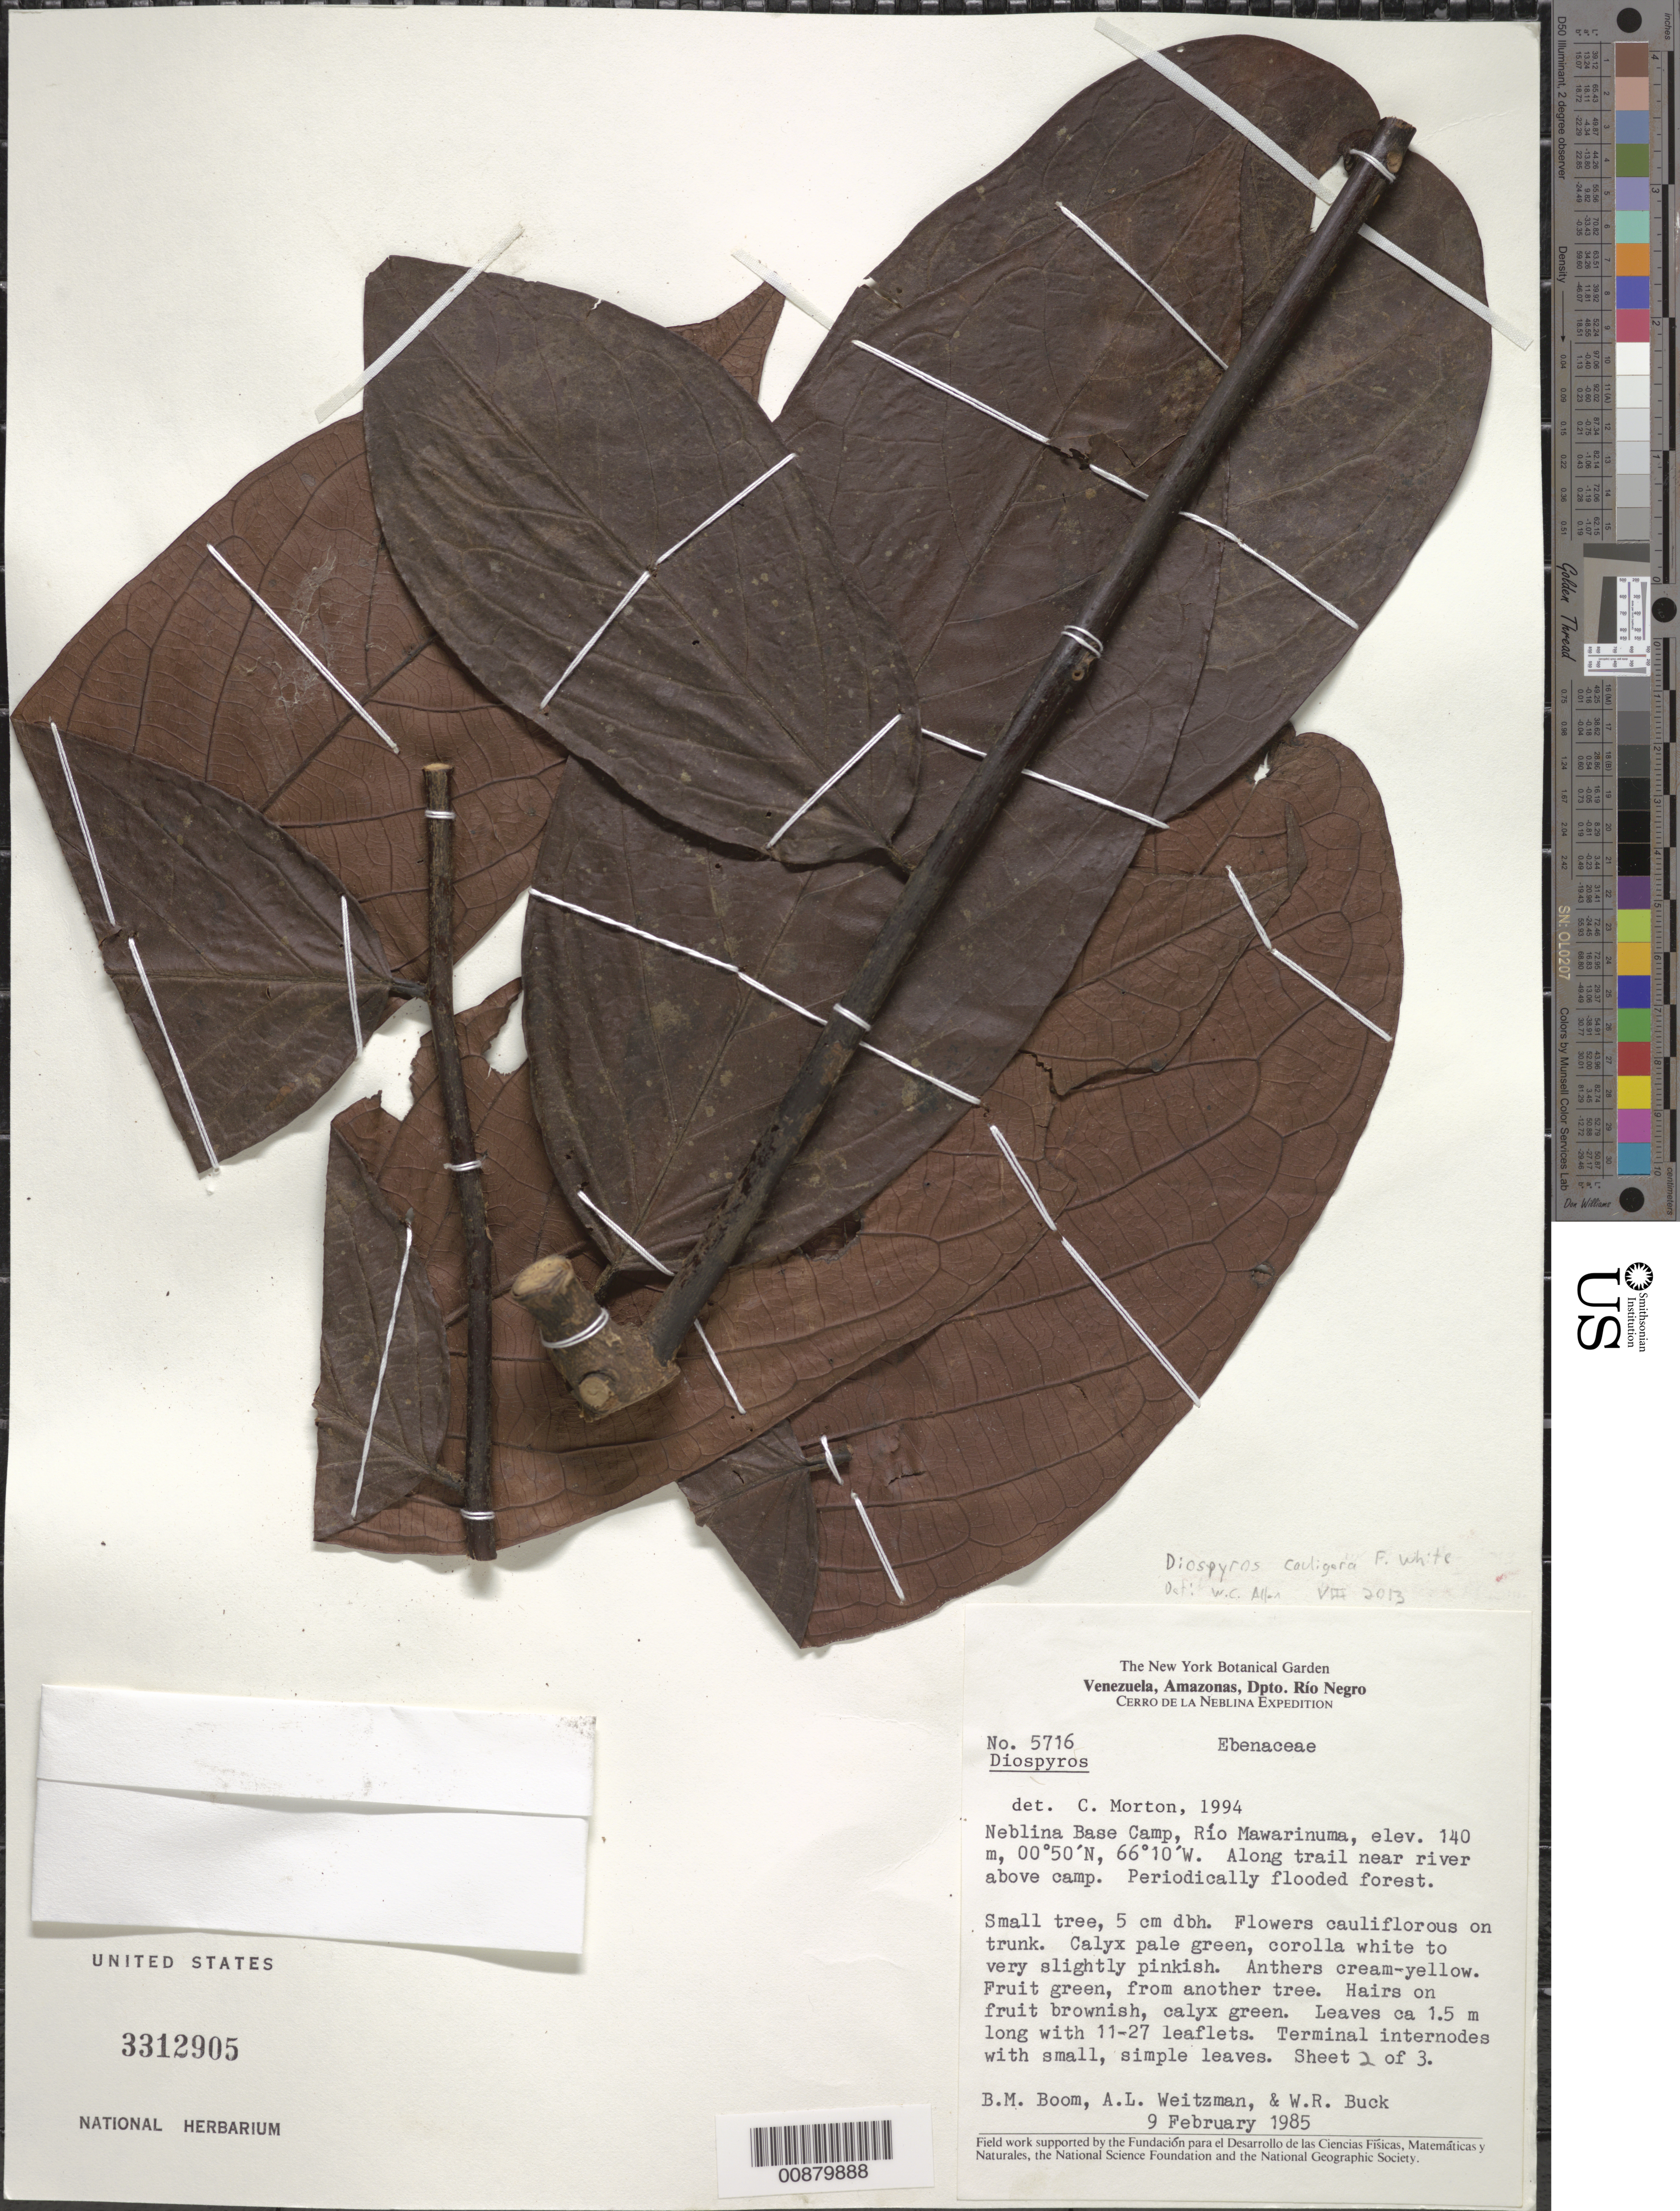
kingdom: Plantae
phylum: Tracheophyta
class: Magnoliopsida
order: Ericales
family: Ebenaceae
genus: Diospyros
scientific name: Diospyros cauligera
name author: F. White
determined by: Allen, W. C.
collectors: B. M. Boom, A. Weitzman & W. R. Buck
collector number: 5716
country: Venezuela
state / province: Amazonas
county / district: Río Negro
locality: Neblina Base Camp, Rio Mawarinuma, Along the trail near river above camp.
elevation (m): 140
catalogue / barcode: US 3312905